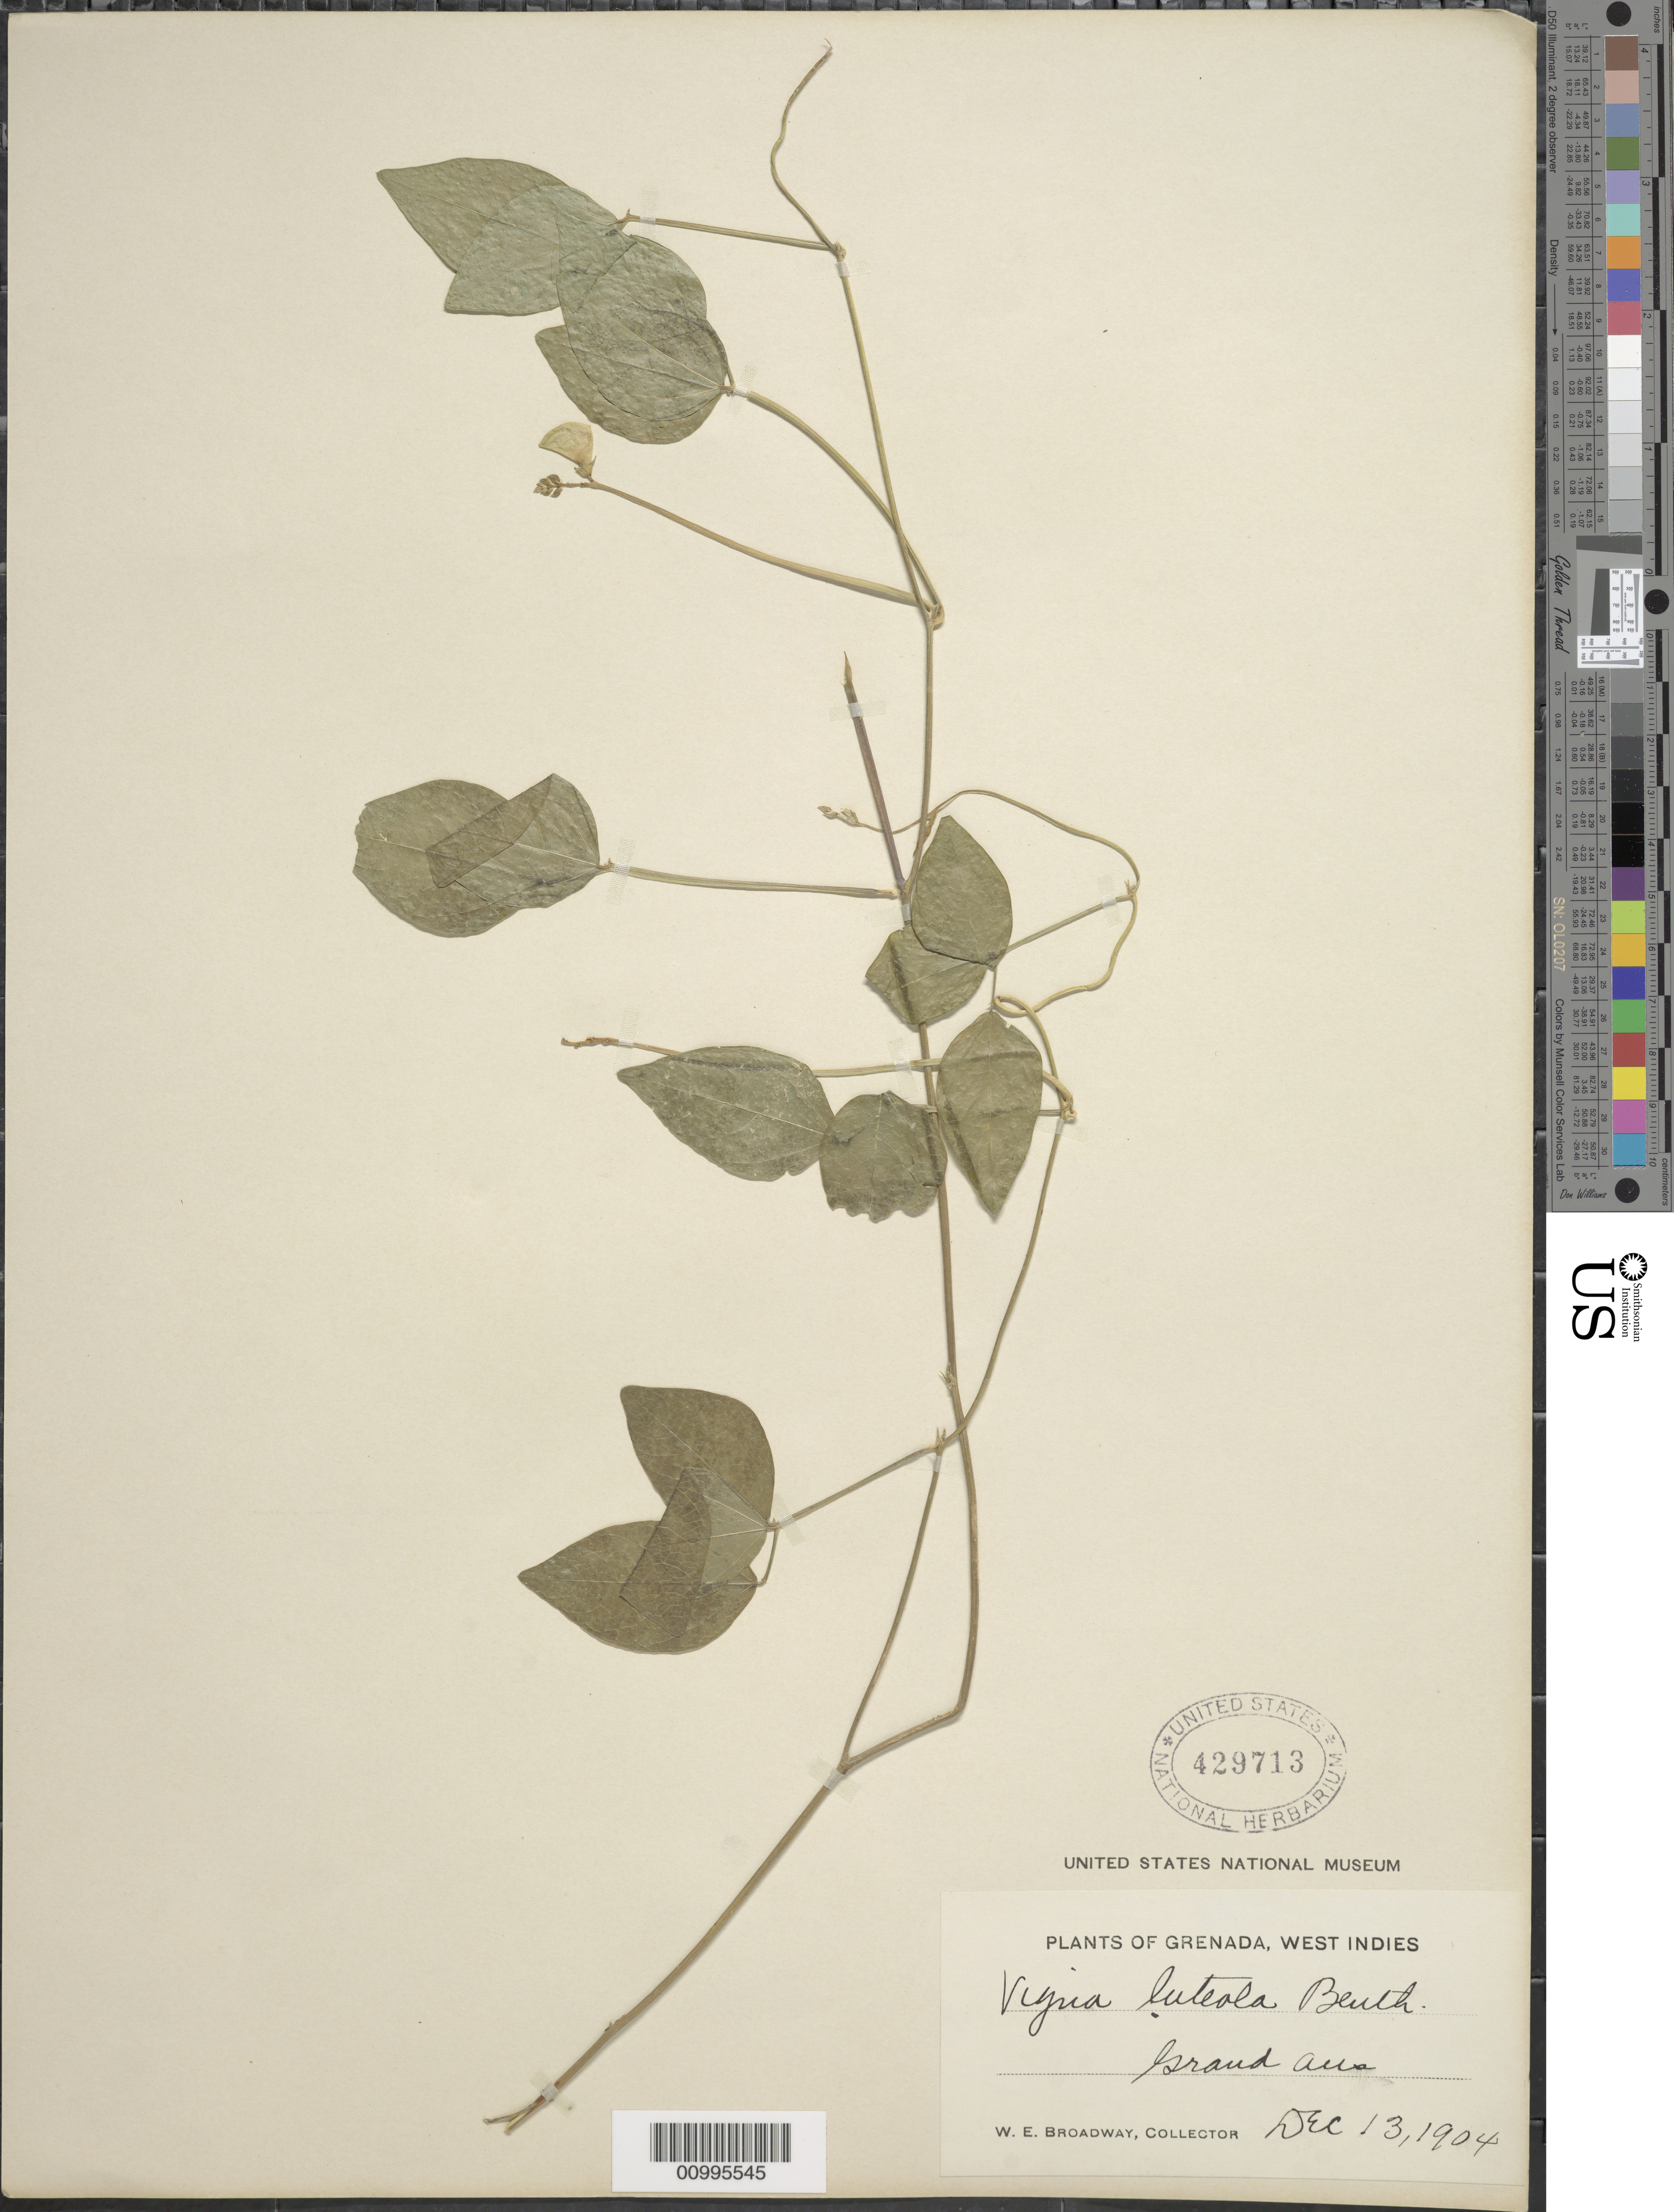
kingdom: Plantae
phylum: Tracheophyta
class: Magnoliopsida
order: Fabales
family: Fabaceae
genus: Vigna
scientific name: Vigna luteola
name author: (Jacq.) Benth.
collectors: W. E. Broadway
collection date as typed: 13 Dec 1904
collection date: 1904-12-13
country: Grenada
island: Grenada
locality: Grand Aus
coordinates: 0 N, 0 E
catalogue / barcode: US 429713